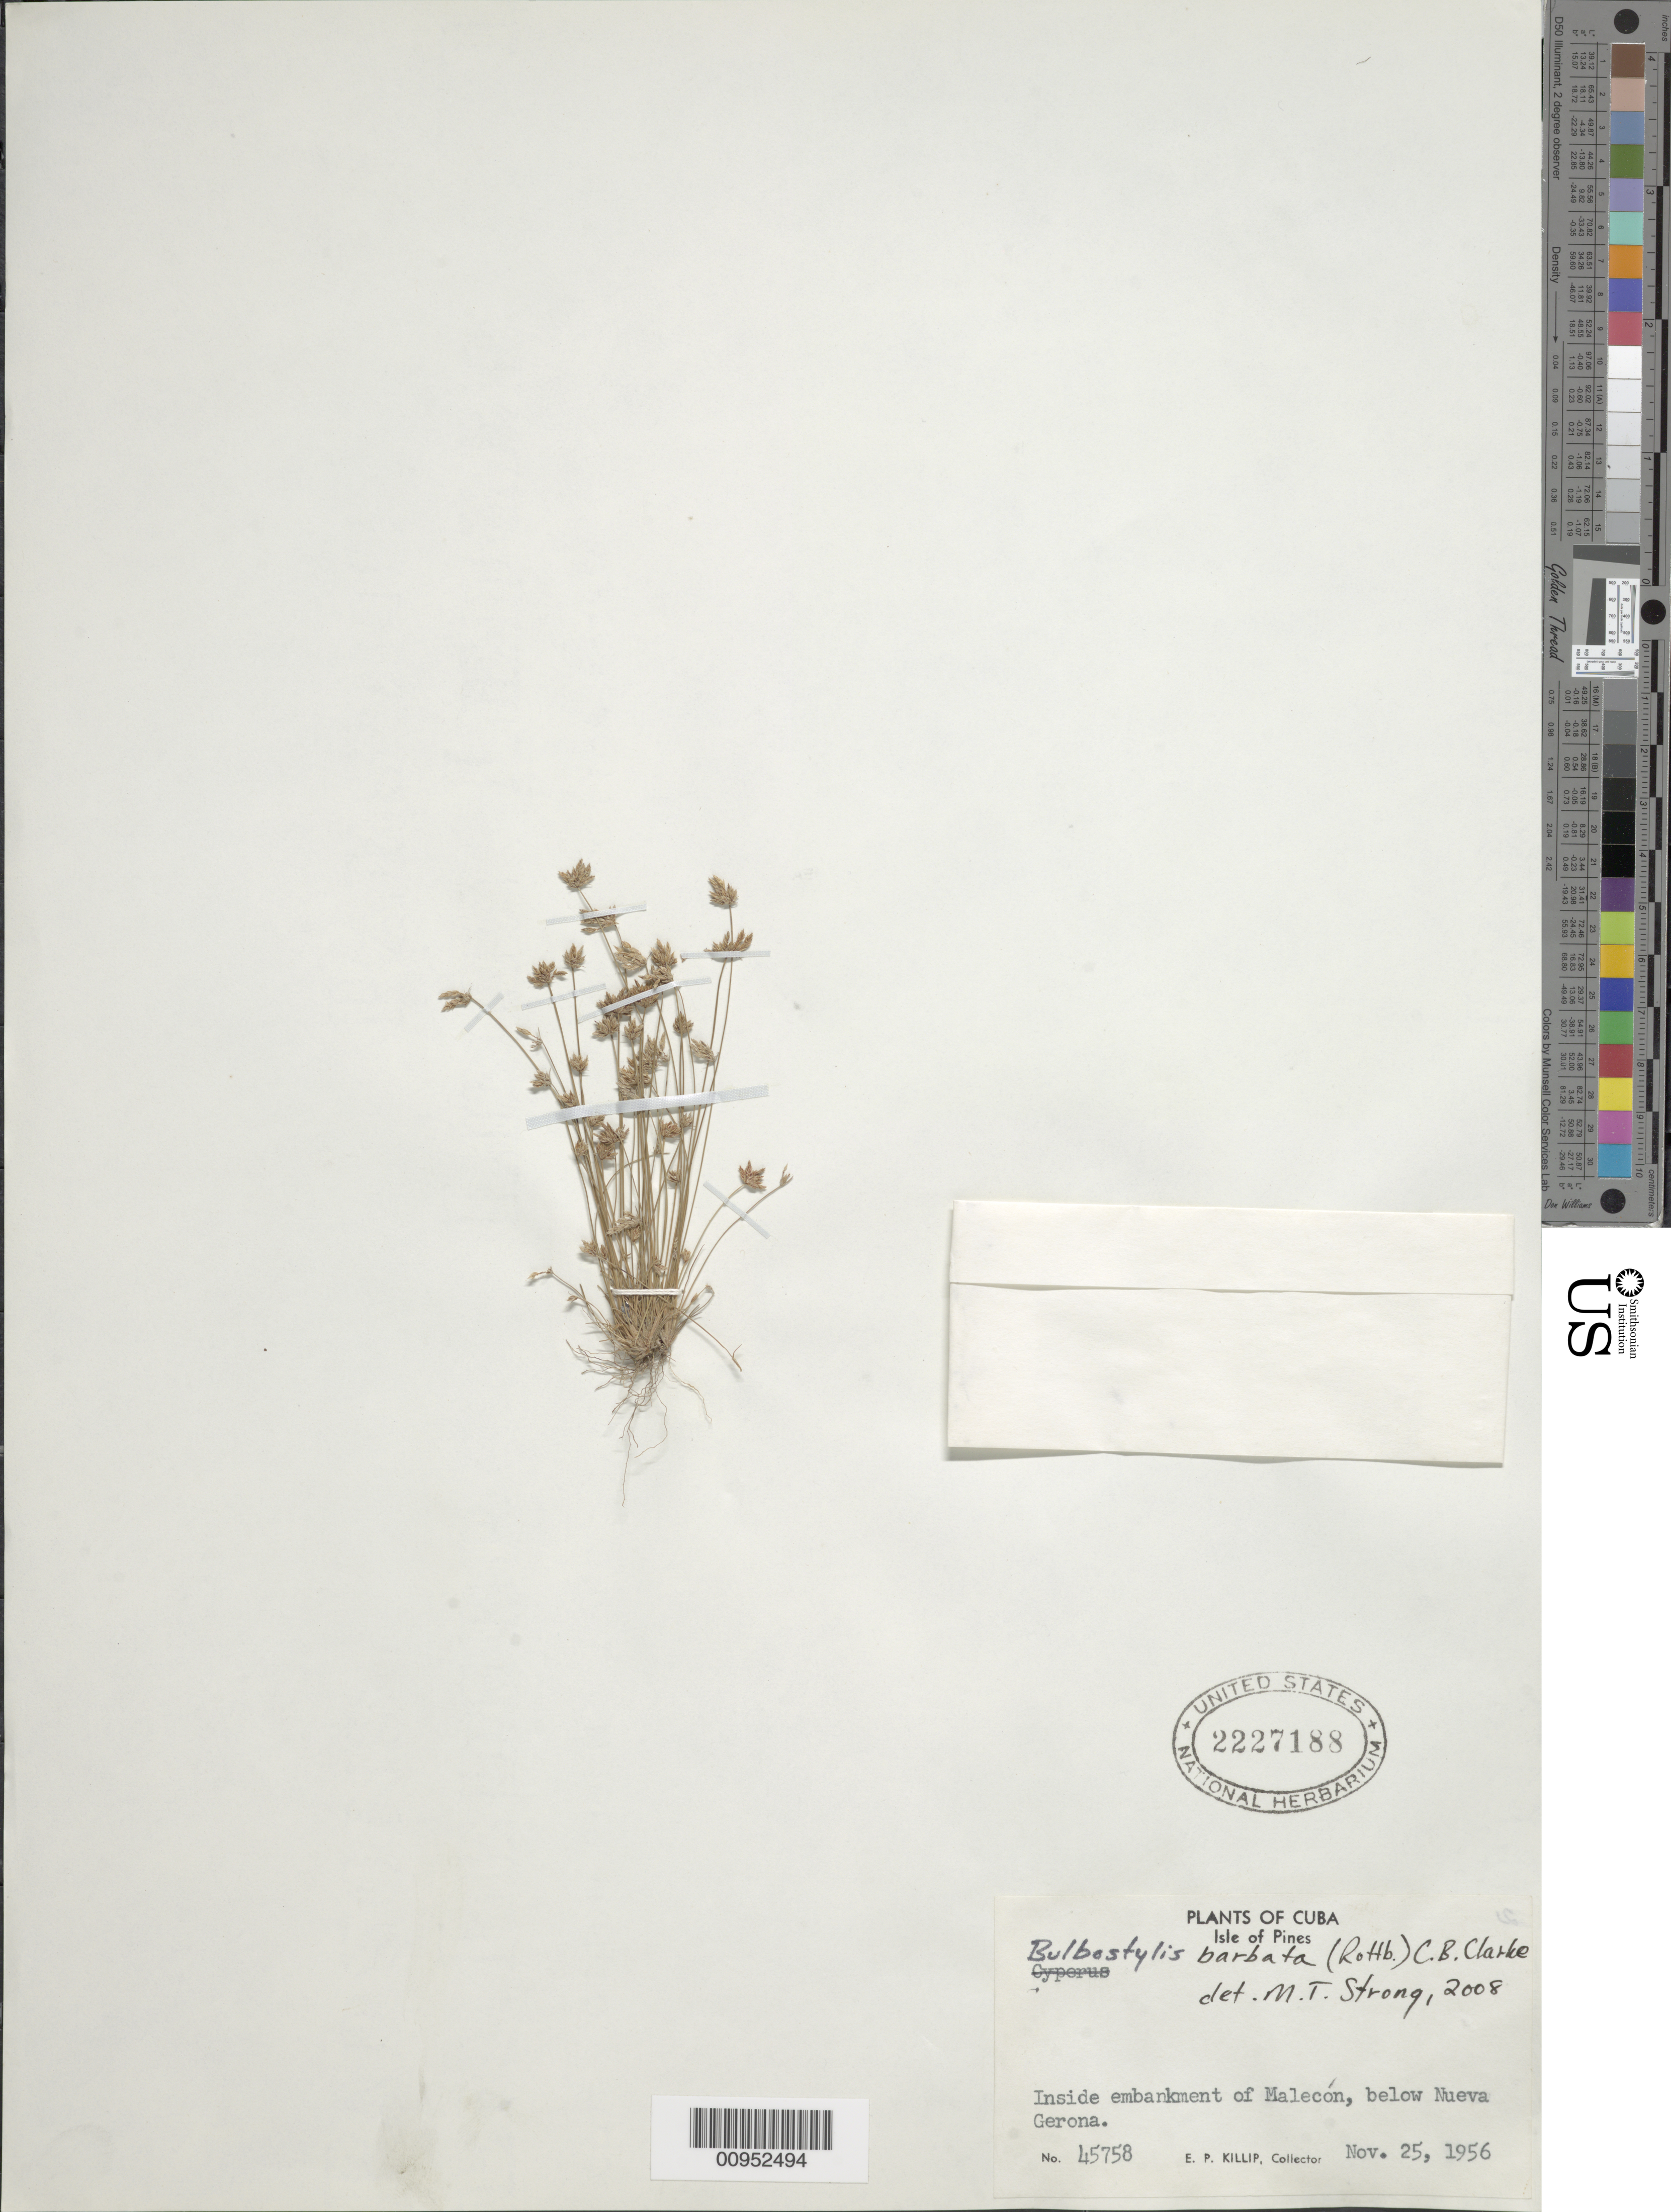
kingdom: Plantae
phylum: Tracheophyta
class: Liliopsida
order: Poales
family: Cyperaceae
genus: Bulbostylis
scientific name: Bulbostylis barbata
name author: (Rottb.) C.B. Clarke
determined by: Strong, M. T., (US), Smithsonian Institution - National Museum of Natural History (UNITED STATES)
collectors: E. P. Killip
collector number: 45758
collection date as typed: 25 Nov 1956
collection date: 1956-11-25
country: Cuba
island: Isla de la Juventud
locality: Inside embankment of Malecón, below Nueva Gerona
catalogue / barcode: US 2227188